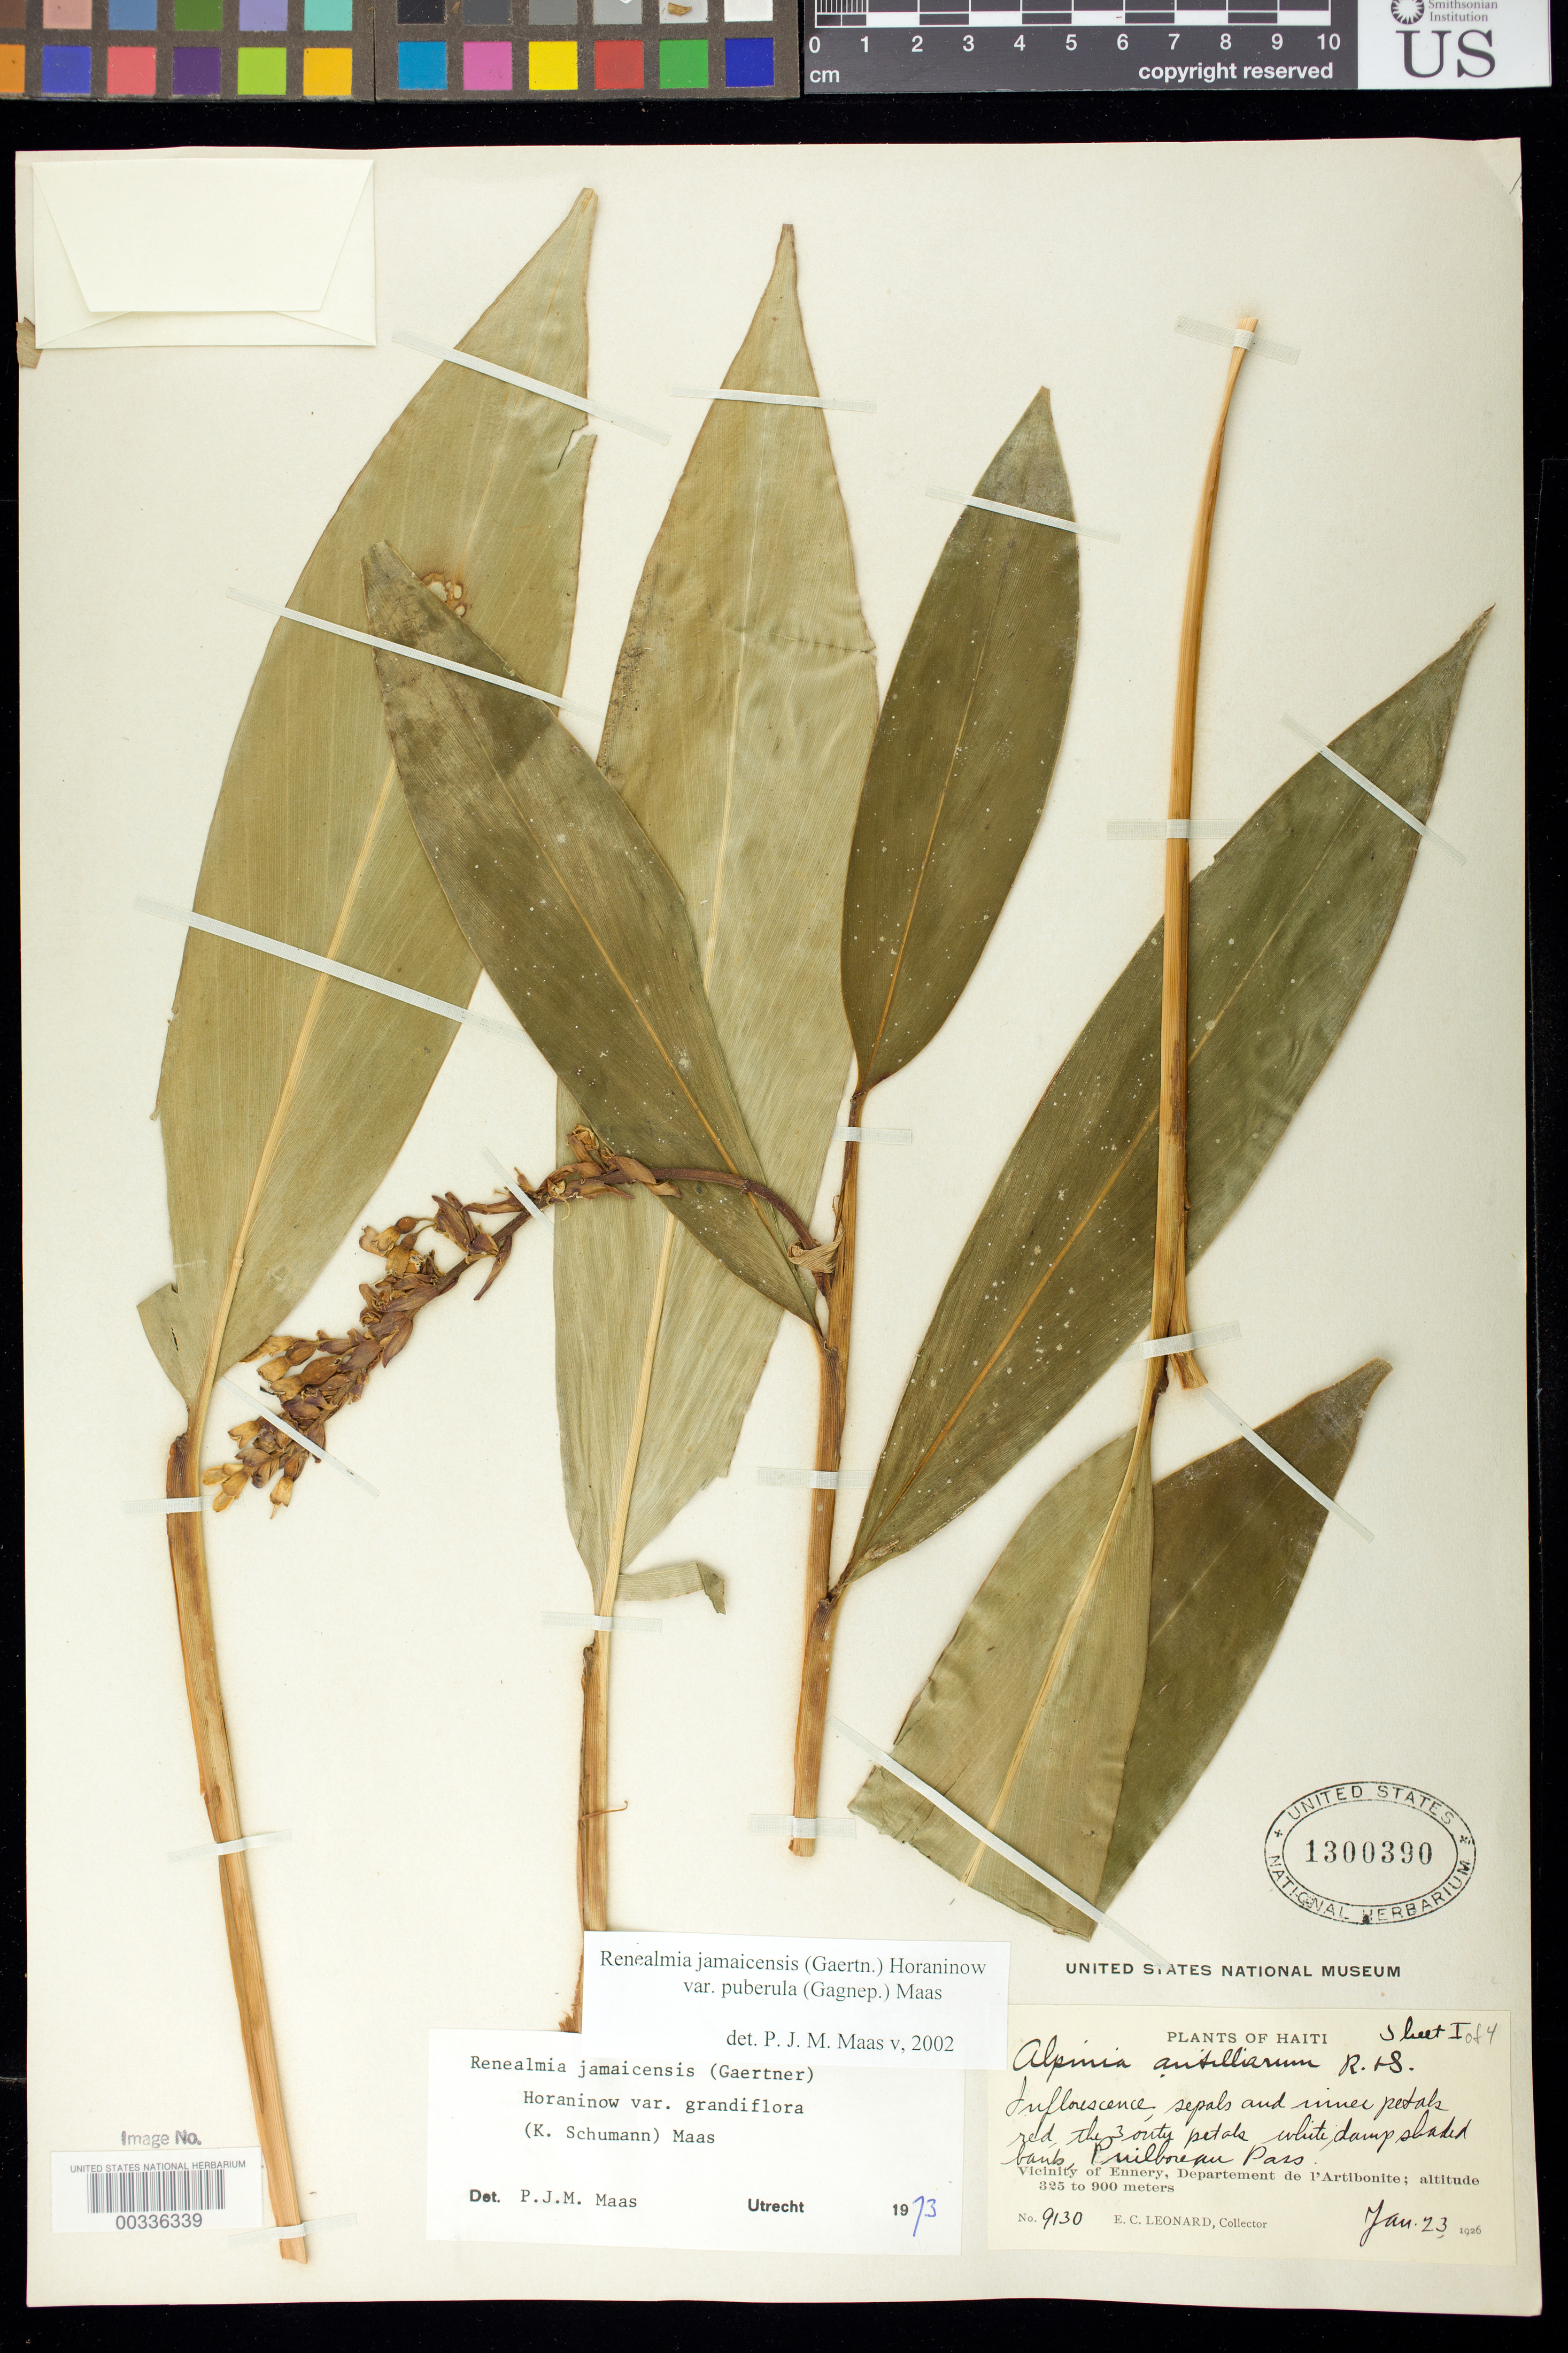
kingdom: Plantae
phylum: Tracheophyta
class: Liliopsida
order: Zingiberales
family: Zingiberaceae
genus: Renealmia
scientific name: Renealmia jamaicensis var. puberula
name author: (Gagnep.) Maas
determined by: Maas, Paul J. M.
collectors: E. C. Leonard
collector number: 9130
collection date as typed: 23 Jan 1926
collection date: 1926-01-23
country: Haiti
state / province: Artibonite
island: Hispaniola Island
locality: Puilboreau pass, vicinity of ennery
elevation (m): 325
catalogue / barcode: US 1300390